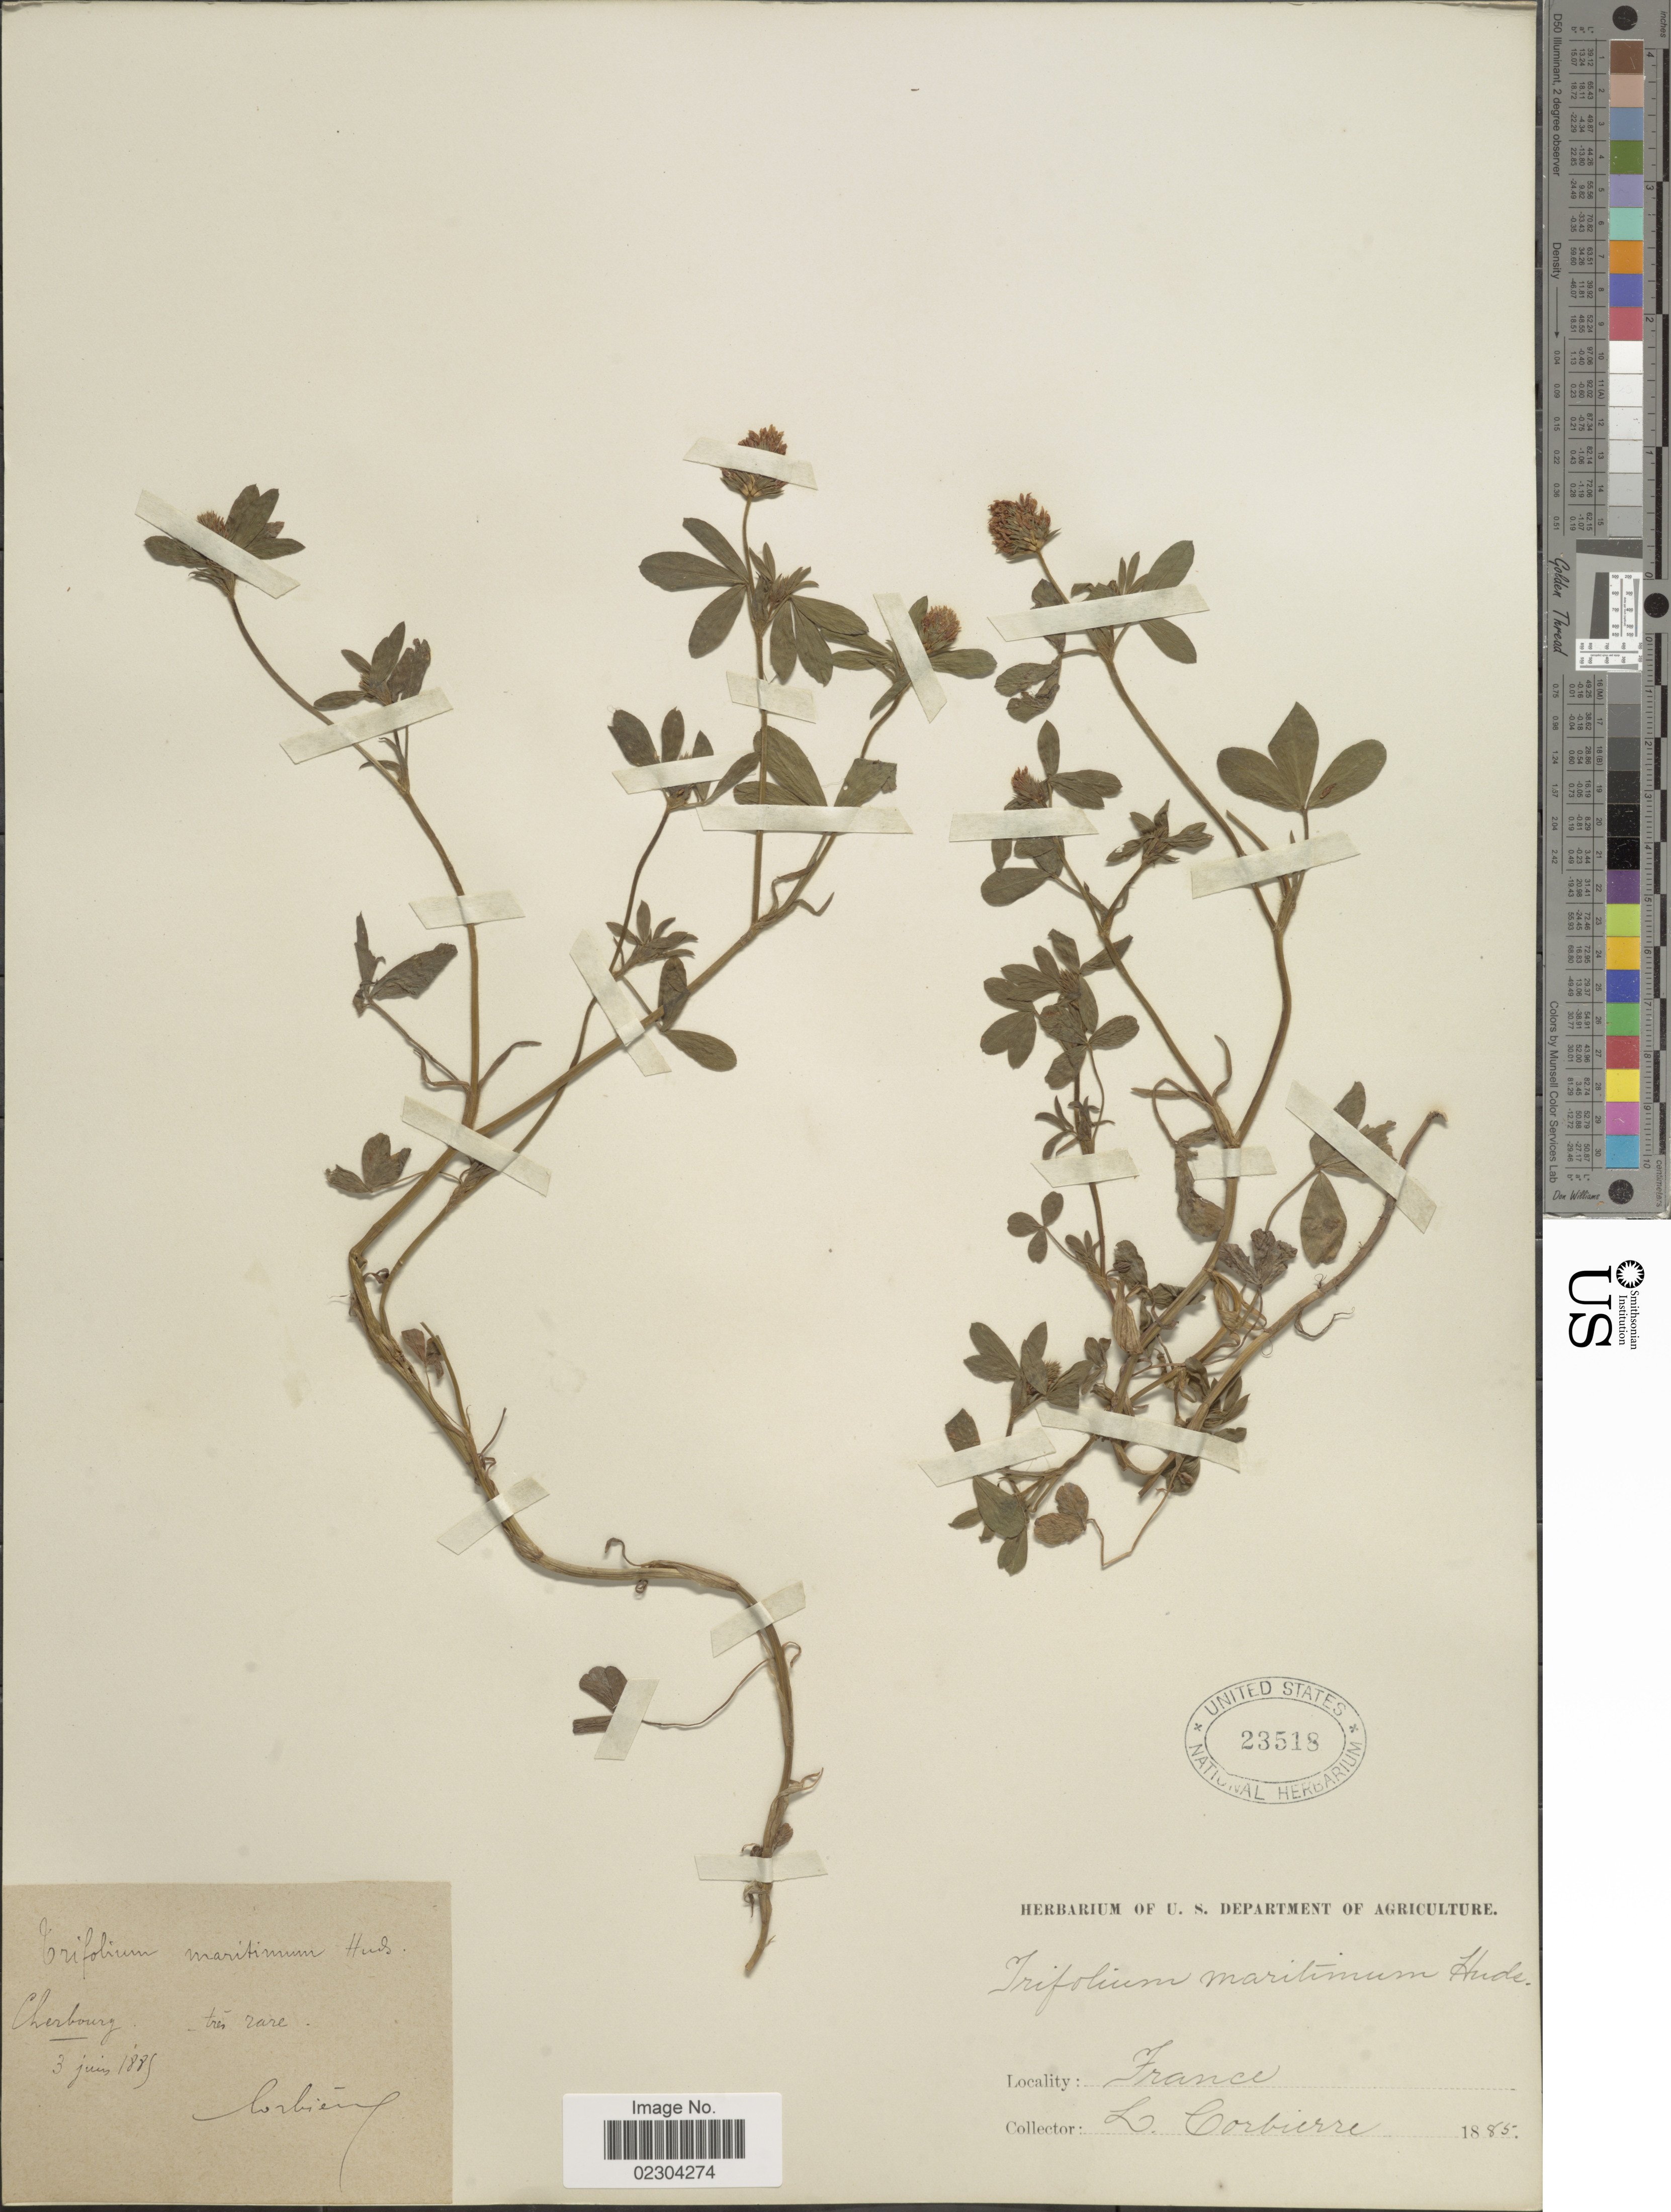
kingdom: Plantae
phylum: Tracheophyta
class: Magnoliopsida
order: Fabales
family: Fabaceae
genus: Trifolium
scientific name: Trifolium maritimum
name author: Huds.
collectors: L. Corbière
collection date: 1885-06-03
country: France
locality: Cherbourg [interpreted]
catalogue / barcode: US 23518